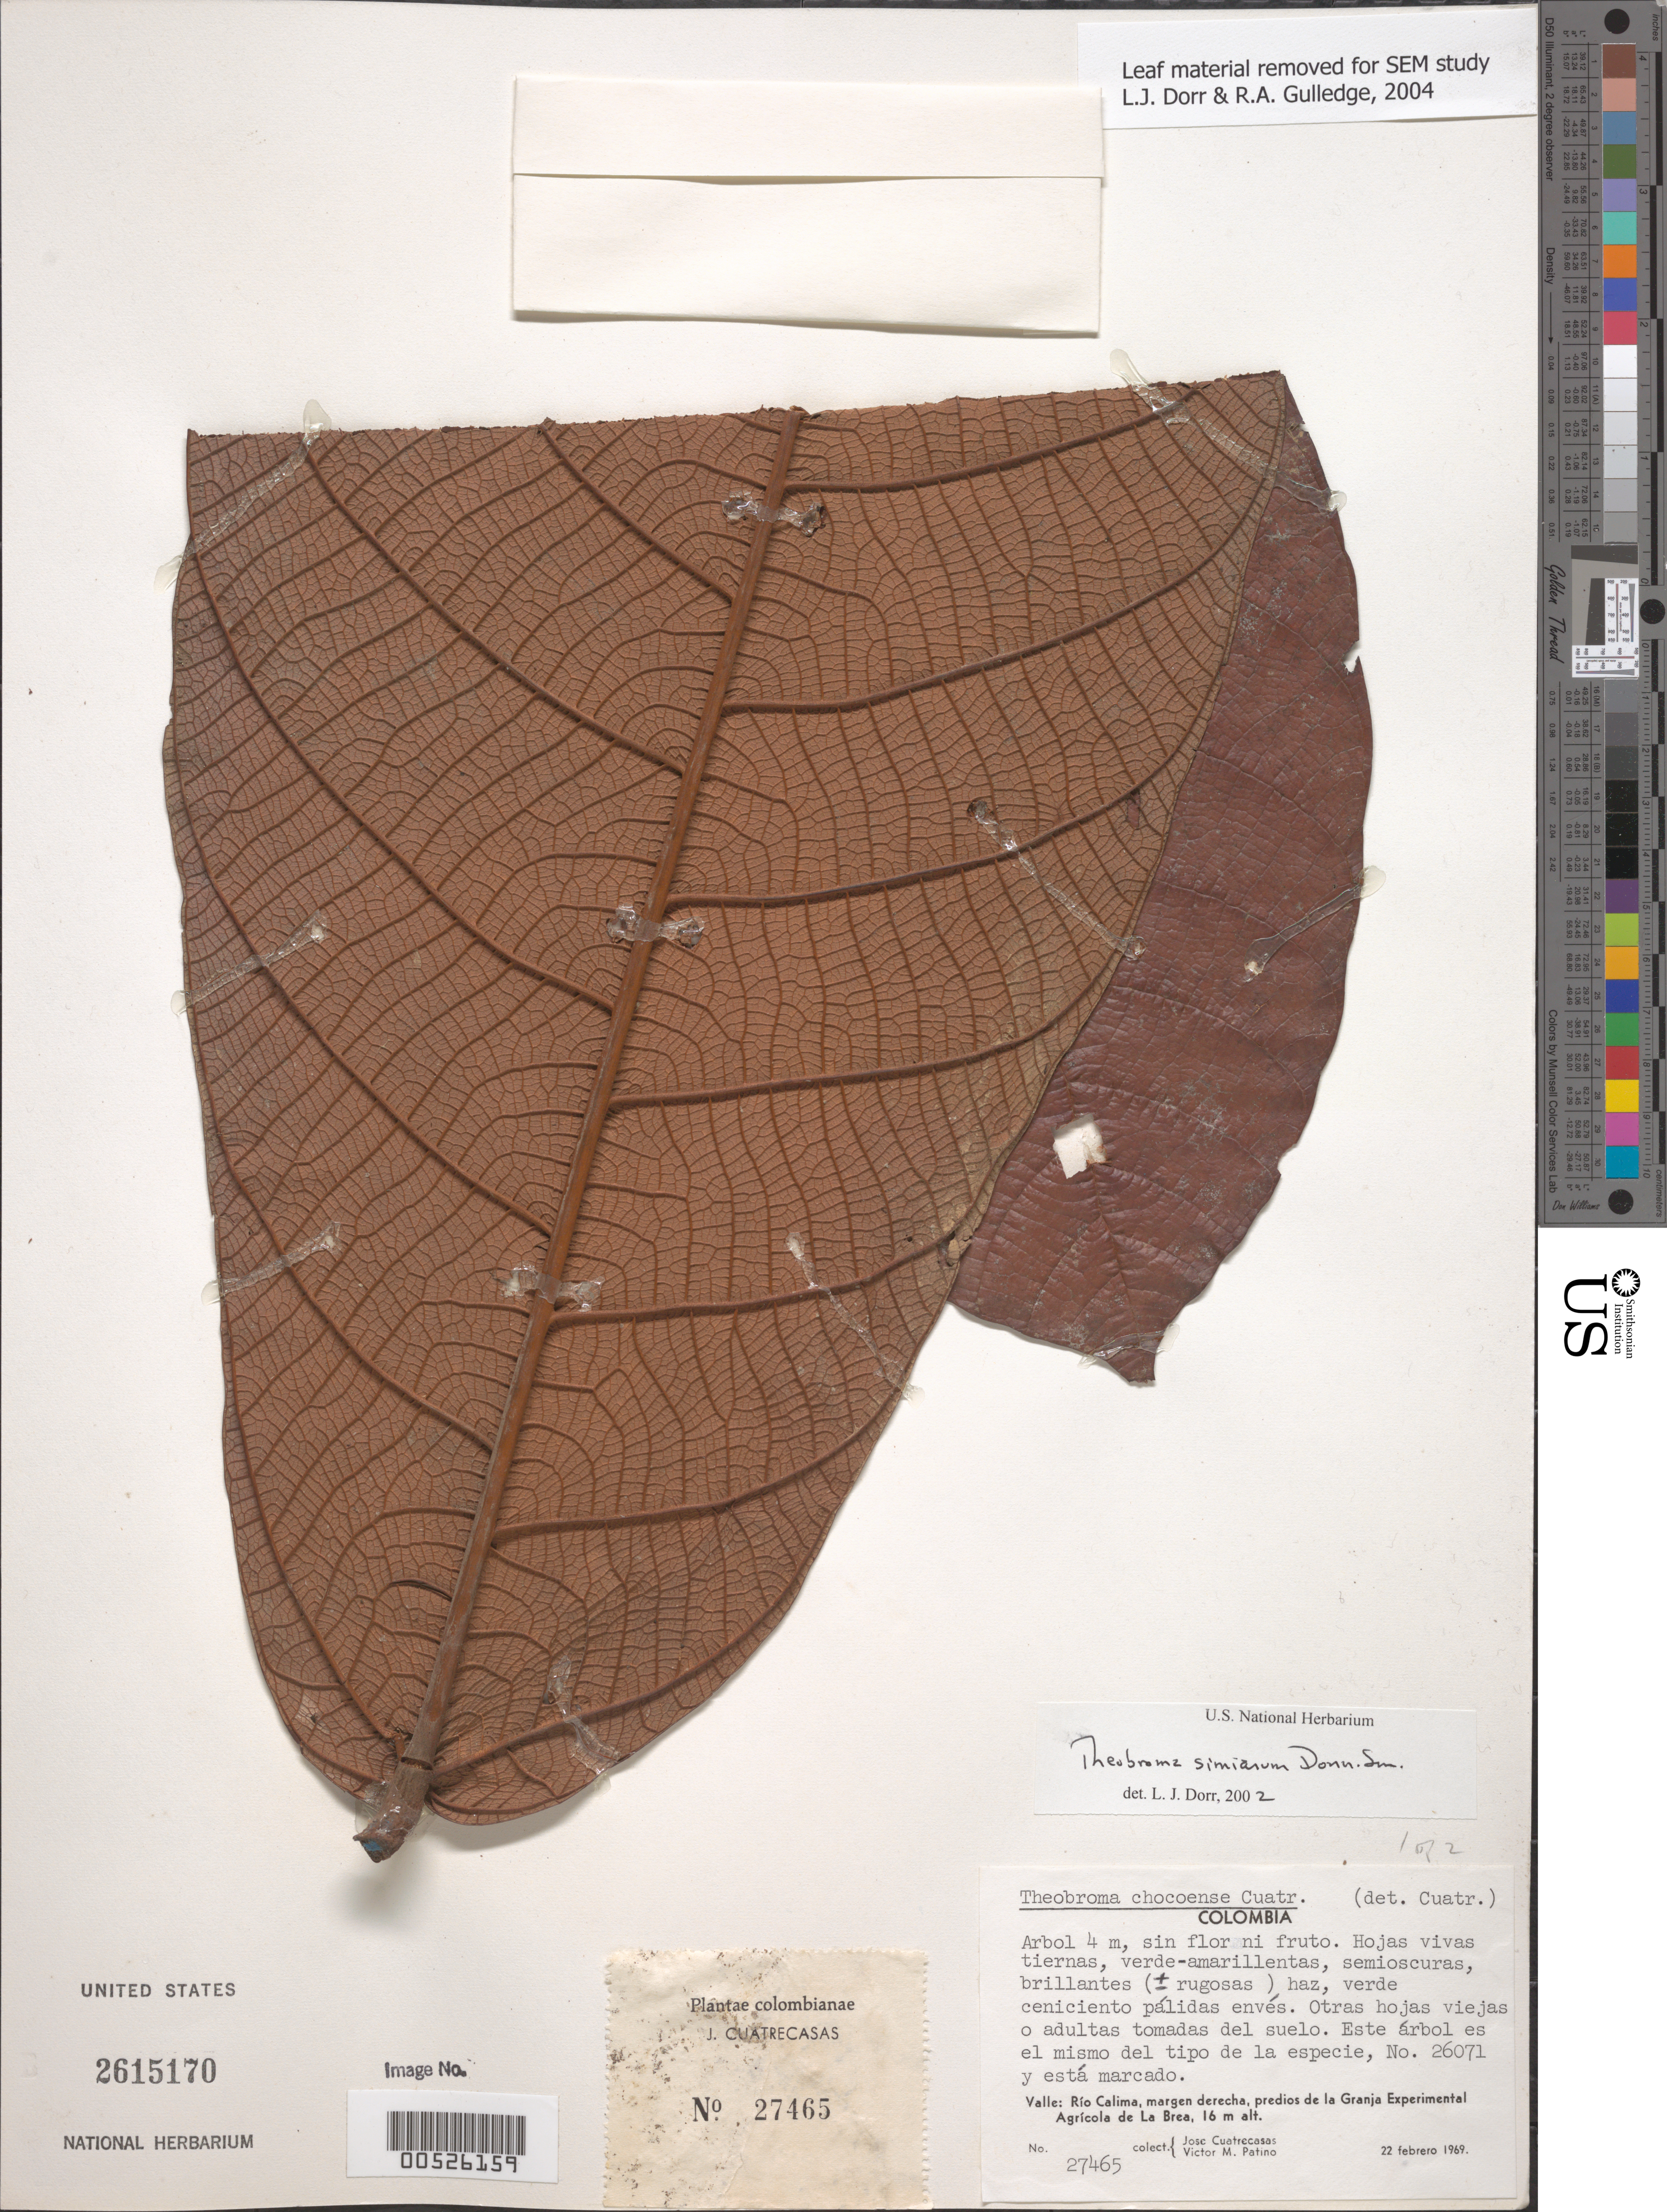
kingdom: Plantae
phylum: Tracheophyta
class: Magnoliopsida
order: Malvales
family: Malvaceae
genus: Theobroma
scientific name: Theobroma simiarum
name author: Donn. Sm.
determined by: Dorr, L. J., (BOT), Smithsonian Institution - National Museum of Natural History (UNITED STATES)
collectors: J. Cuatrecasas & V. Patino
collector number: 27465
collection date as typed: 22 Feb 1969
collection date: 1969-02-22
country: Colombia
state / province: Valle del Cauca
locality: Río Calima, Margen Derecha, Predios de La Granja Experimental Agricolade la Brea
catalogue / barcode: US 2615170